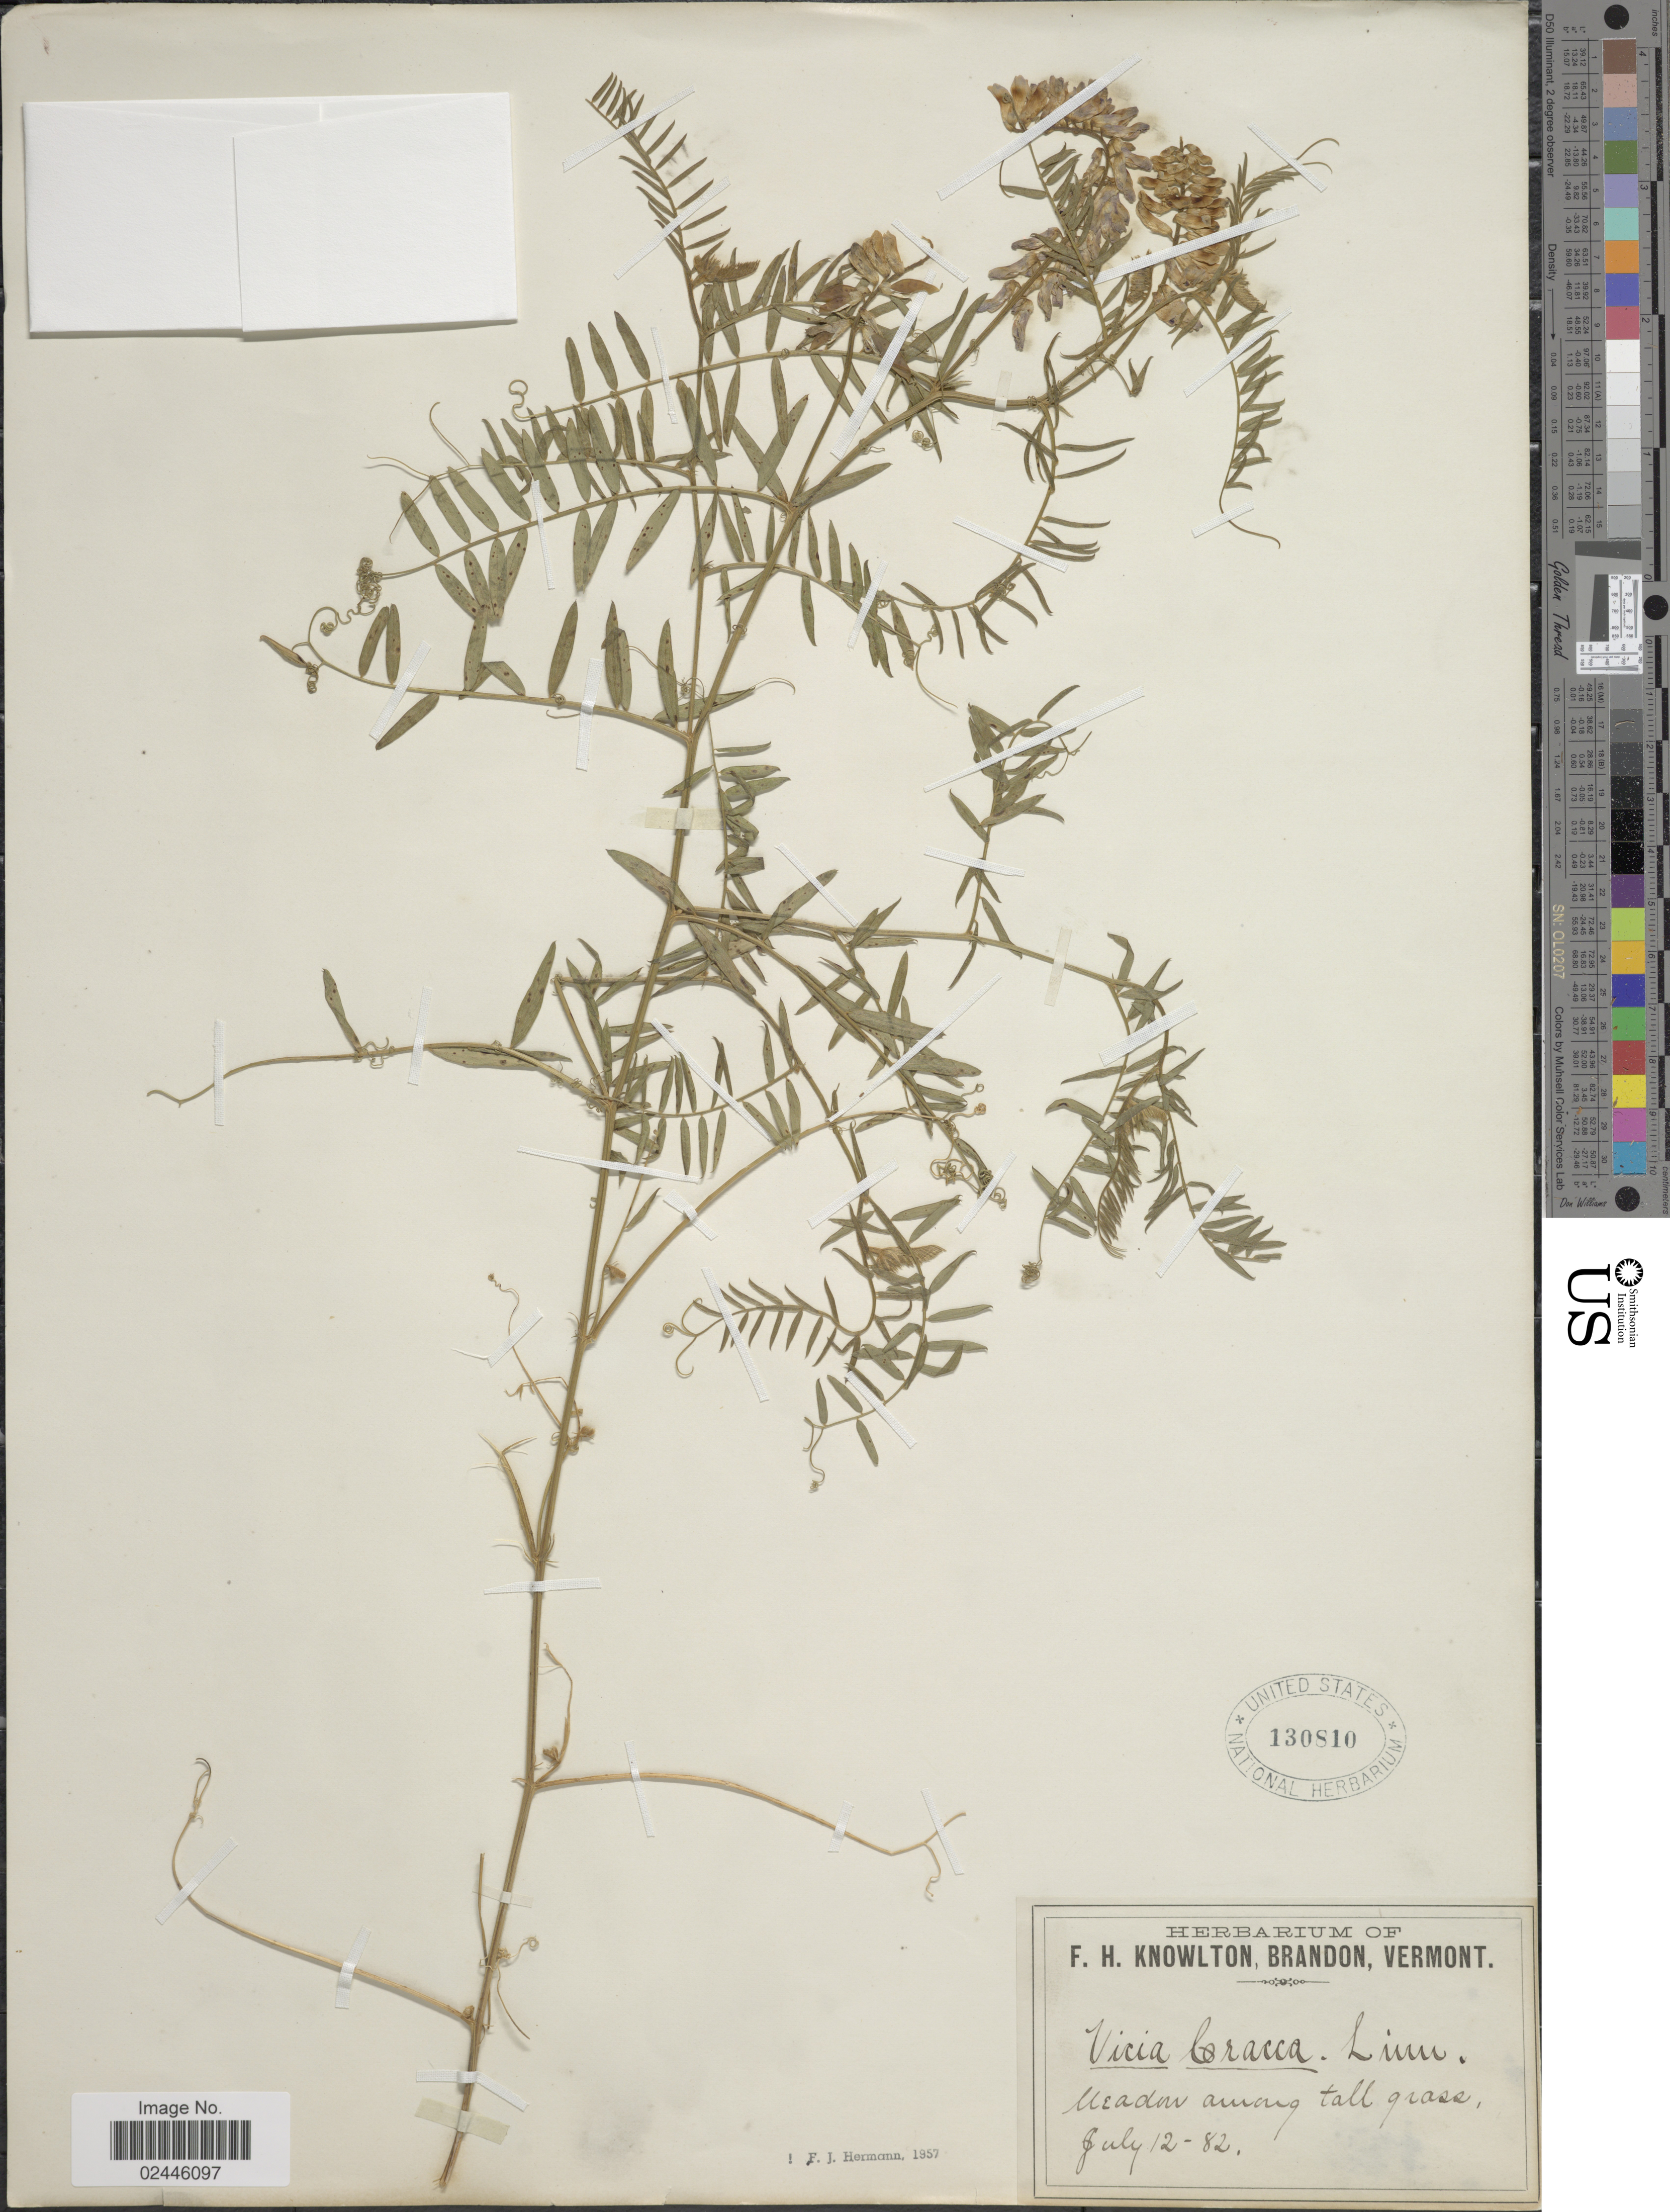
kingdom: Plantae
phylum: Tracheophyta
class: Magnoliopsida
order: Fabales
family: Fabaceae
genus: Vicia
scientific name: Vicia cracca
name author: L.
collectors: ex herb. F.H. Knowlton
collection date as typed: Transcribed d/m/y: 12/7/82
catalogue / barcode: US 130810